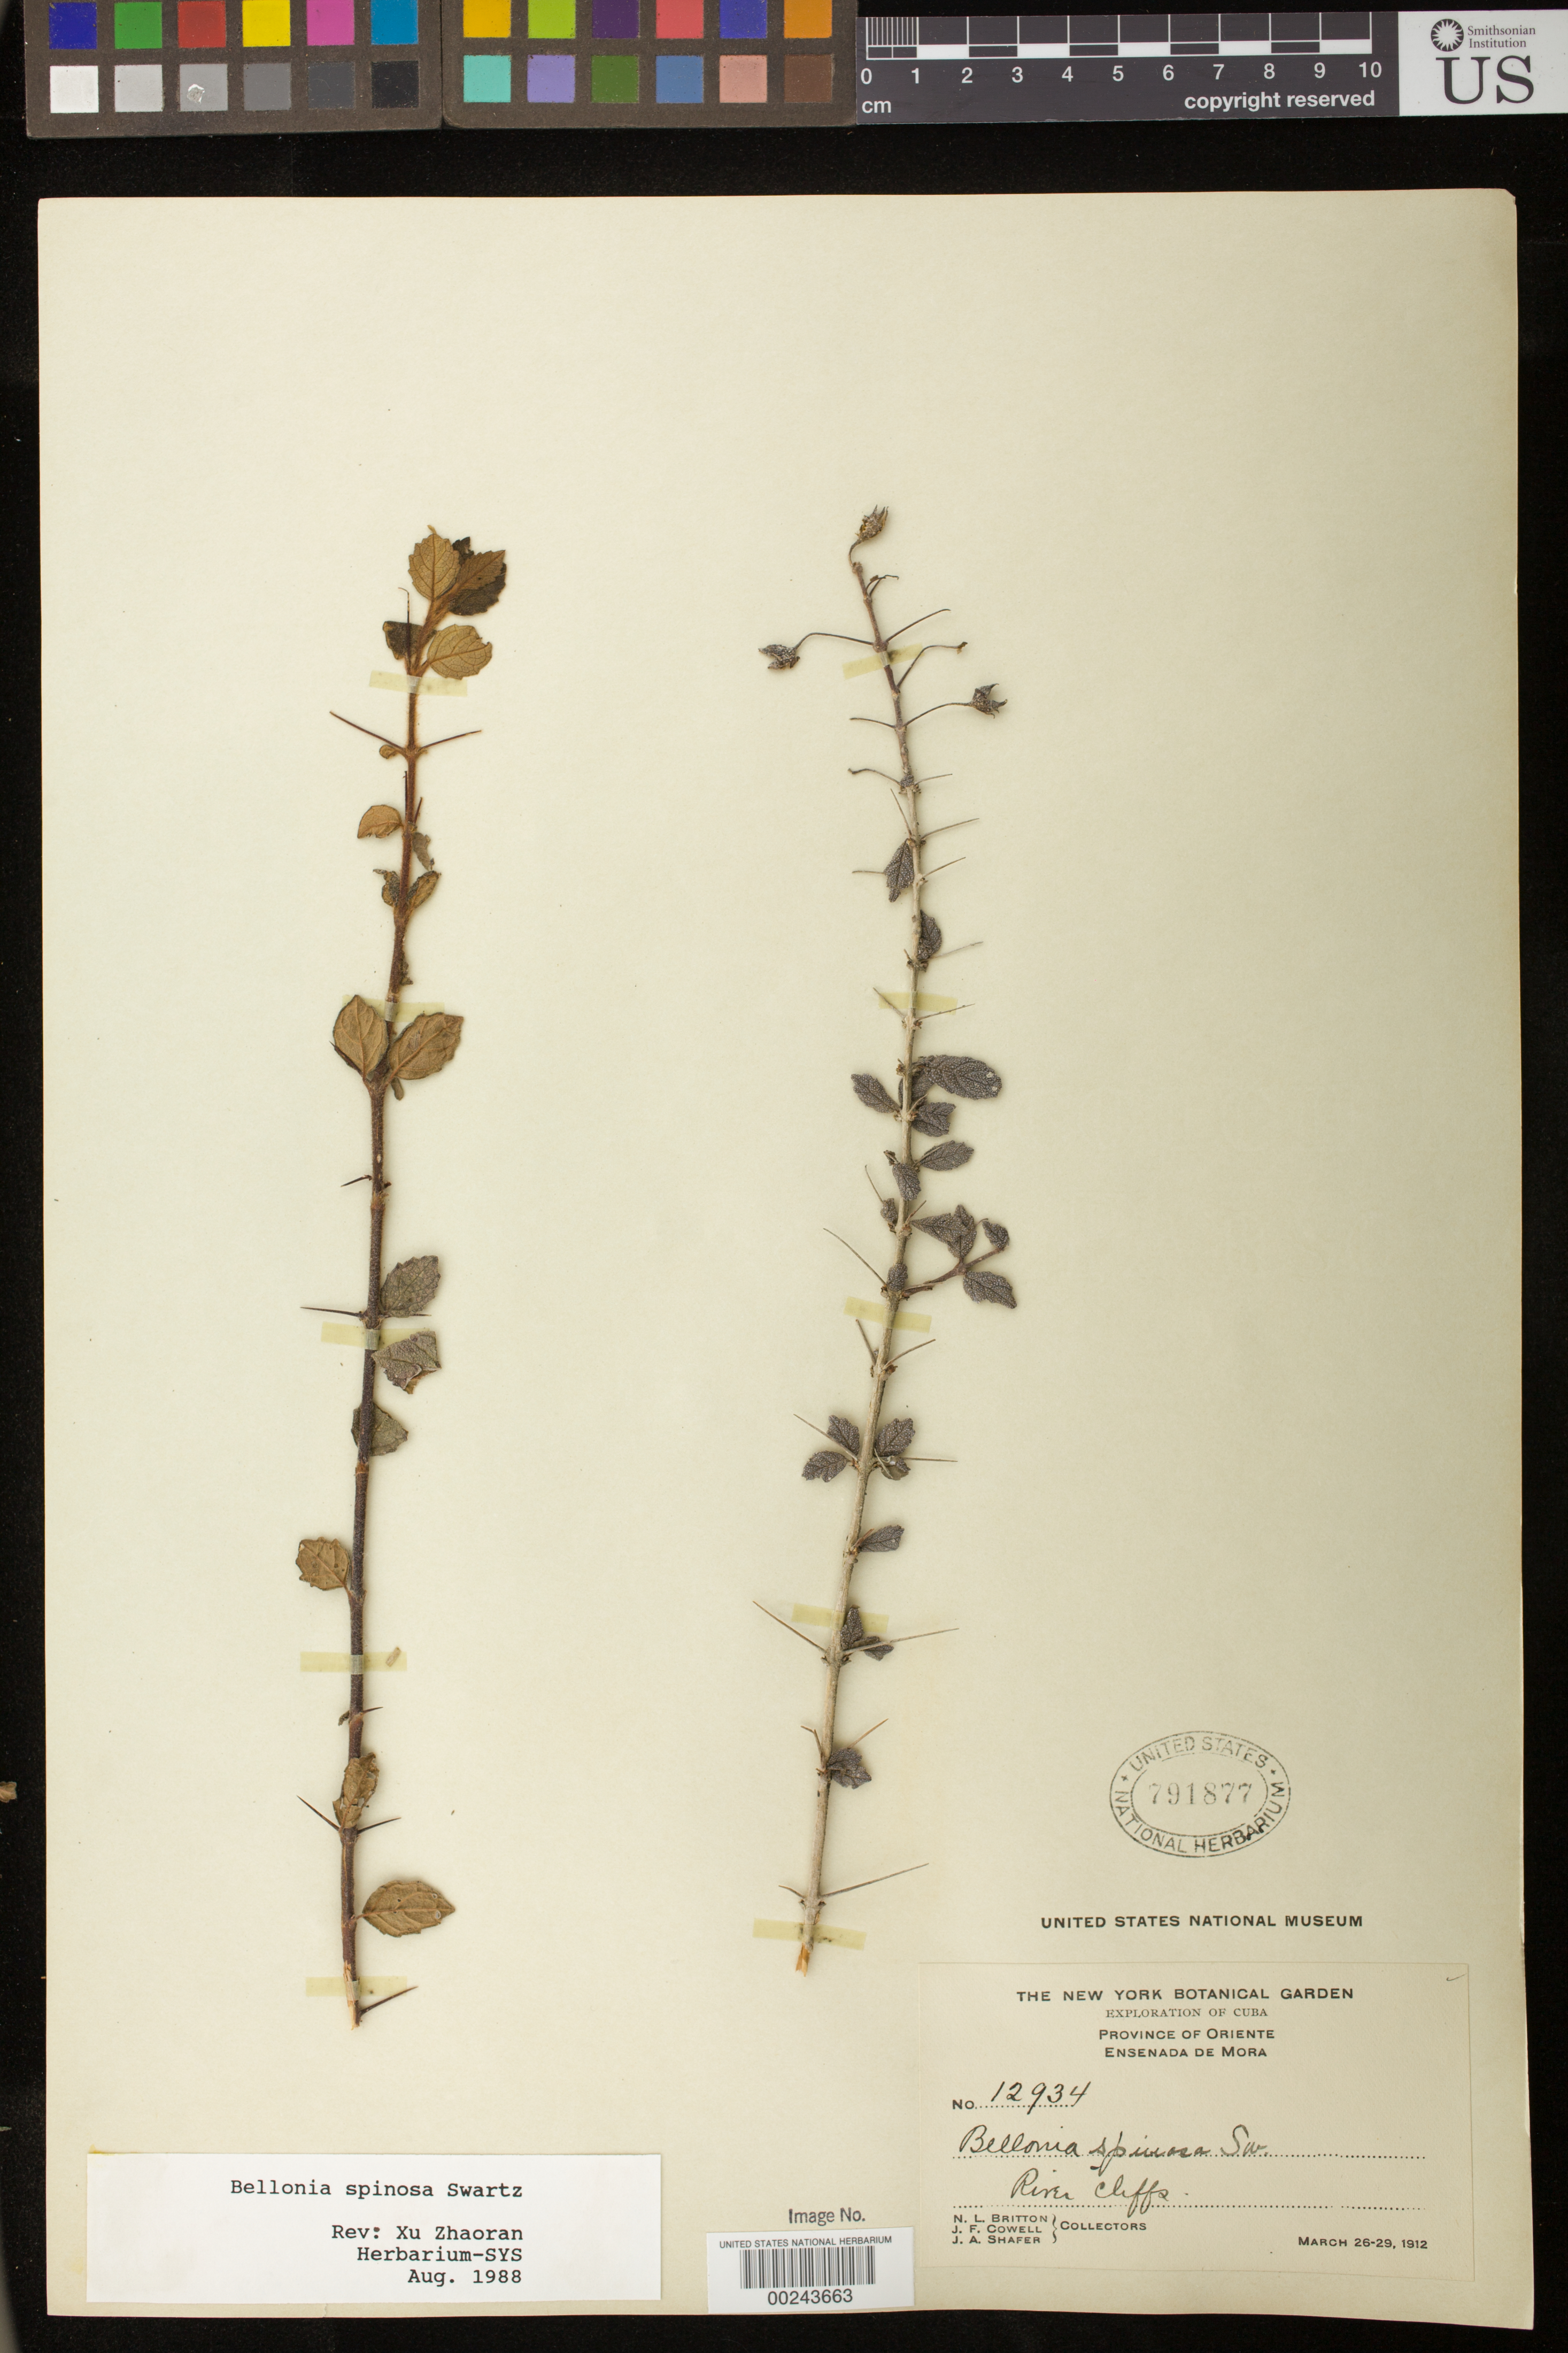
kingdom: Plantae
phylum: Tracheophyta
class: Magnoliopsida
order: Lamiales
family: Gesneriaceae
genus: Bellonia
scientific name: Bellonia spinosa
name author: Sw.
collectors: N. Britton, J. F. Cowell & J. A. Shafer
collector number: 12934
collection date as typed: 26-29 Mar 1912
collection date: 1912-03-26/1912-03-29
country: Cuba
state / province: Oriente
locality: Ensenada de Mora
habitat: River cliffs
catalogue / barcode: US 791877